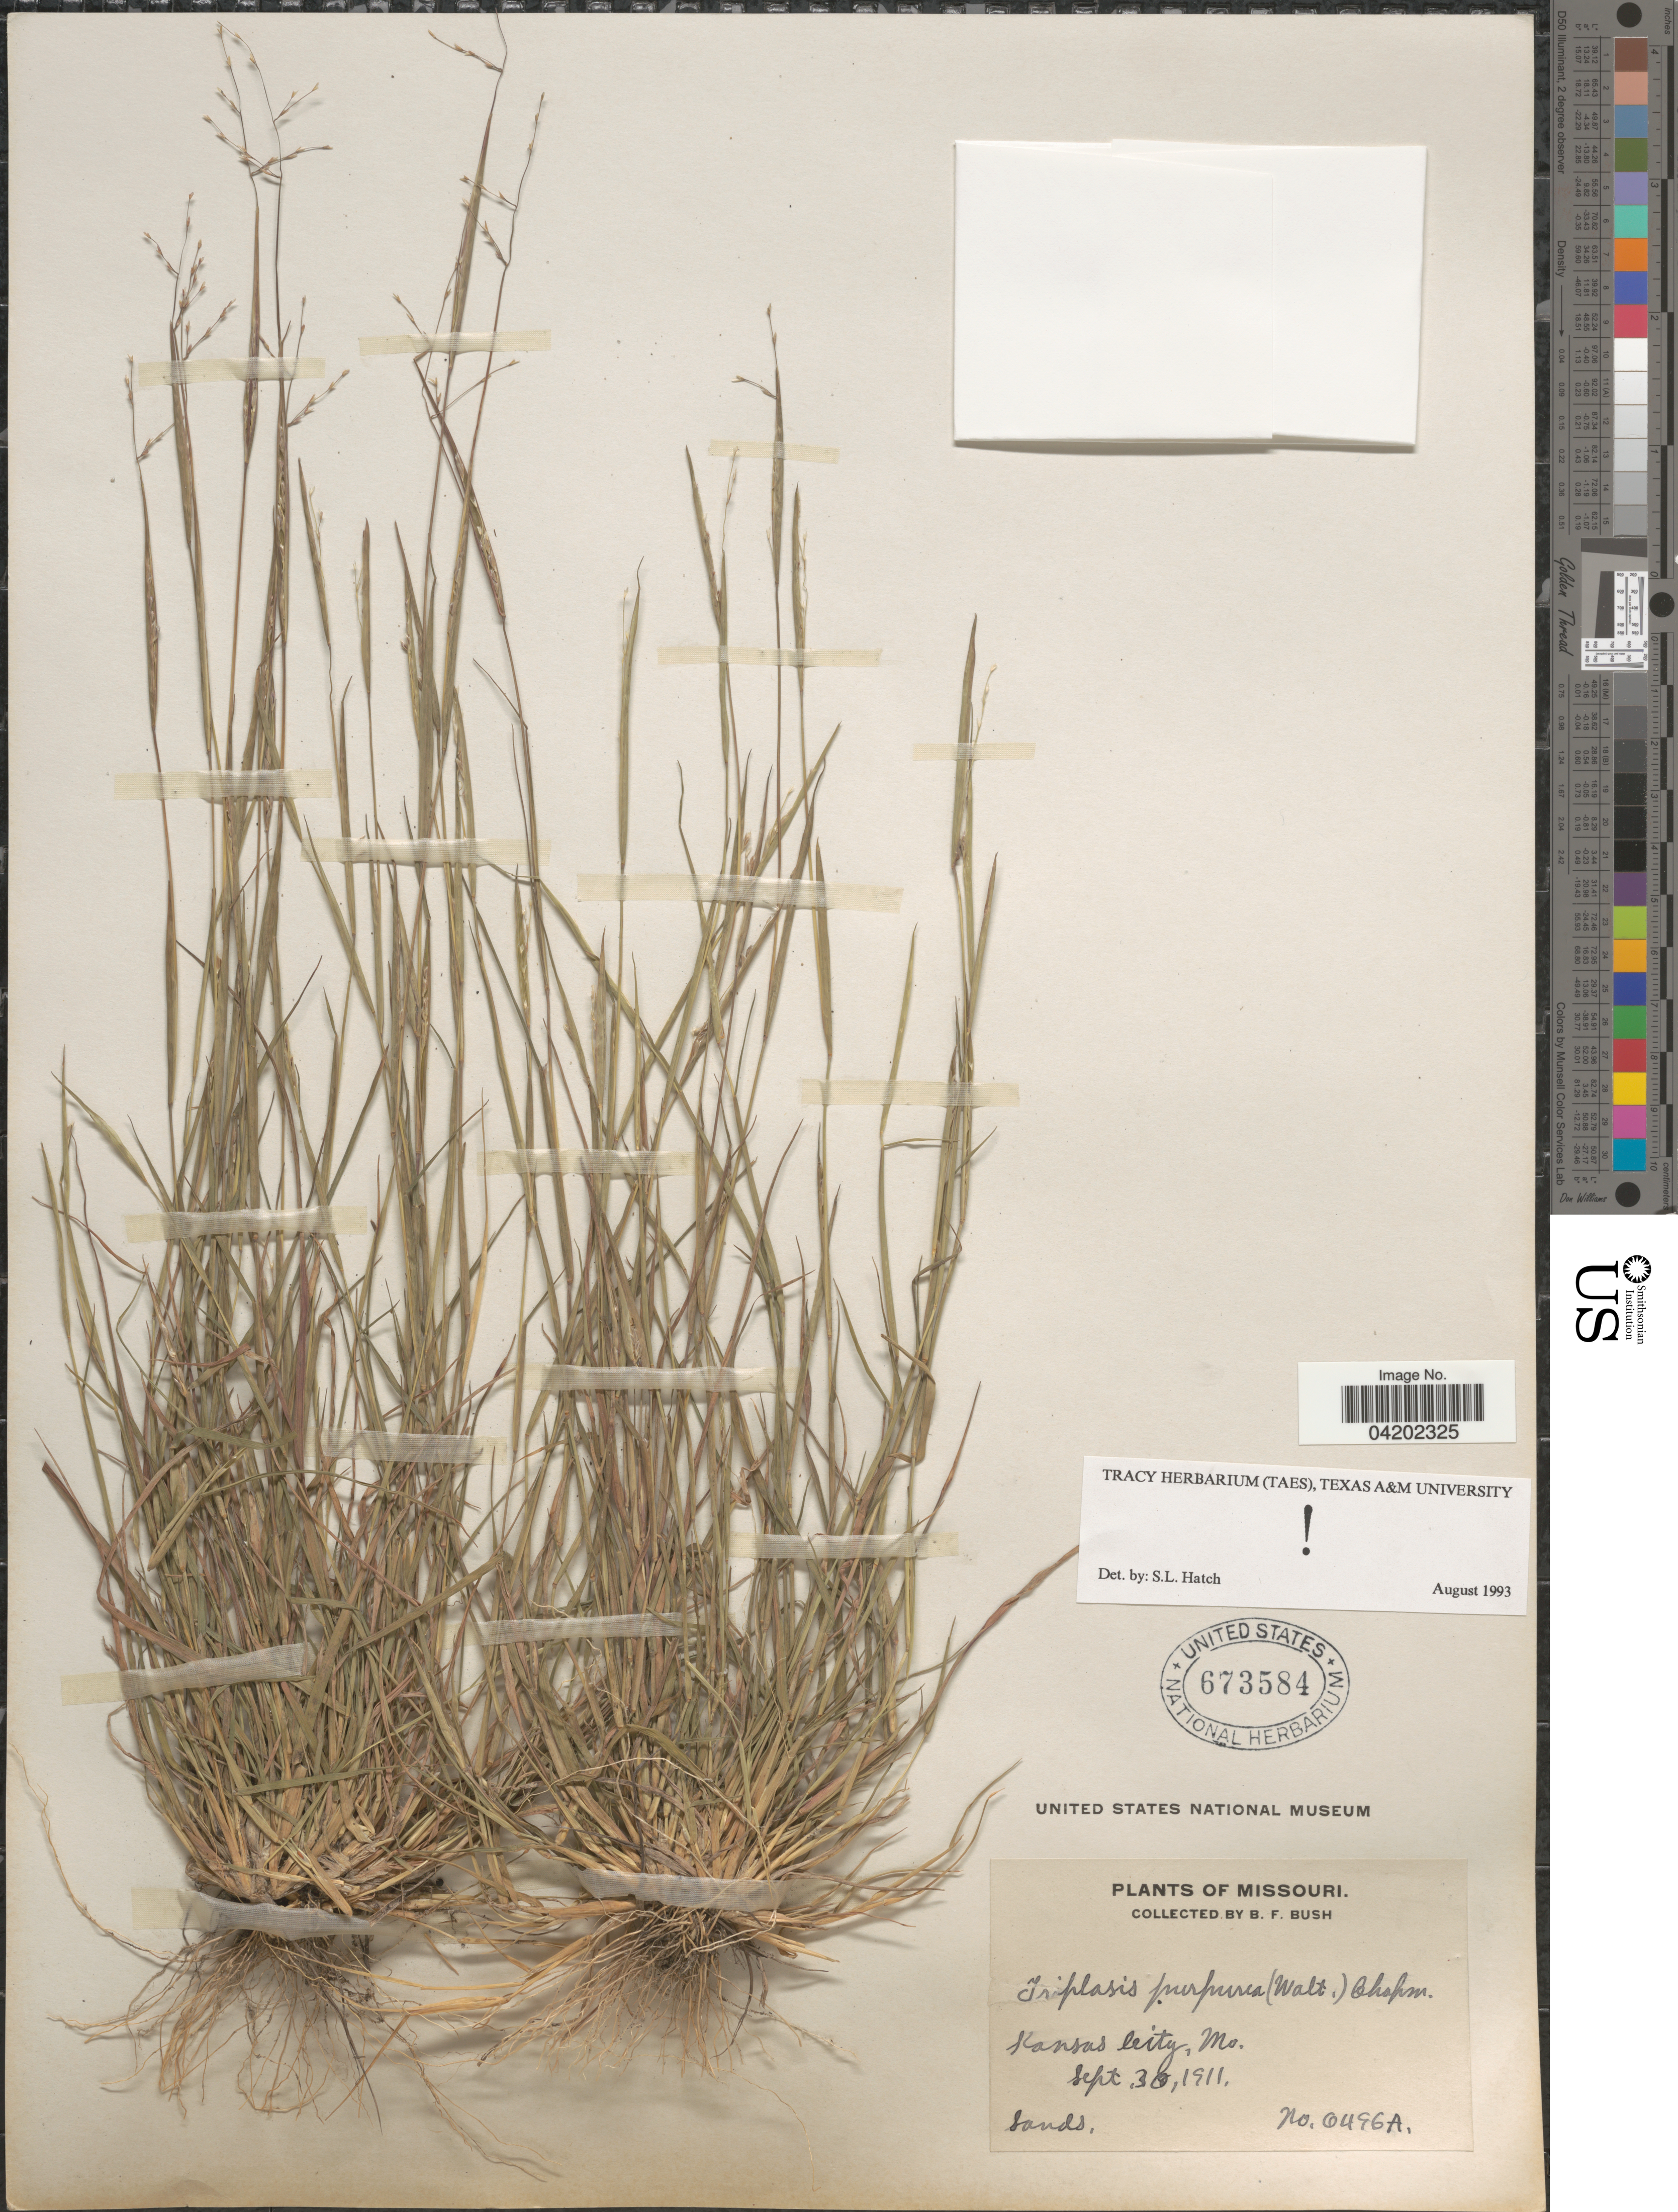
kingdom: Plantae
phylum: Tracheophyta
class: Liliopsida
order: Poales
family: Poaceae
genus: Triplasis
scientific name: Triplasis purpurea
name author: (Walter) Chapm.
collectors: B. F. Bush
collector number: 6496A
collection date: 1911-09-30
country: United States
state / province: Missouri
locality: Kansas City.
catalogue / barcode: US 673584